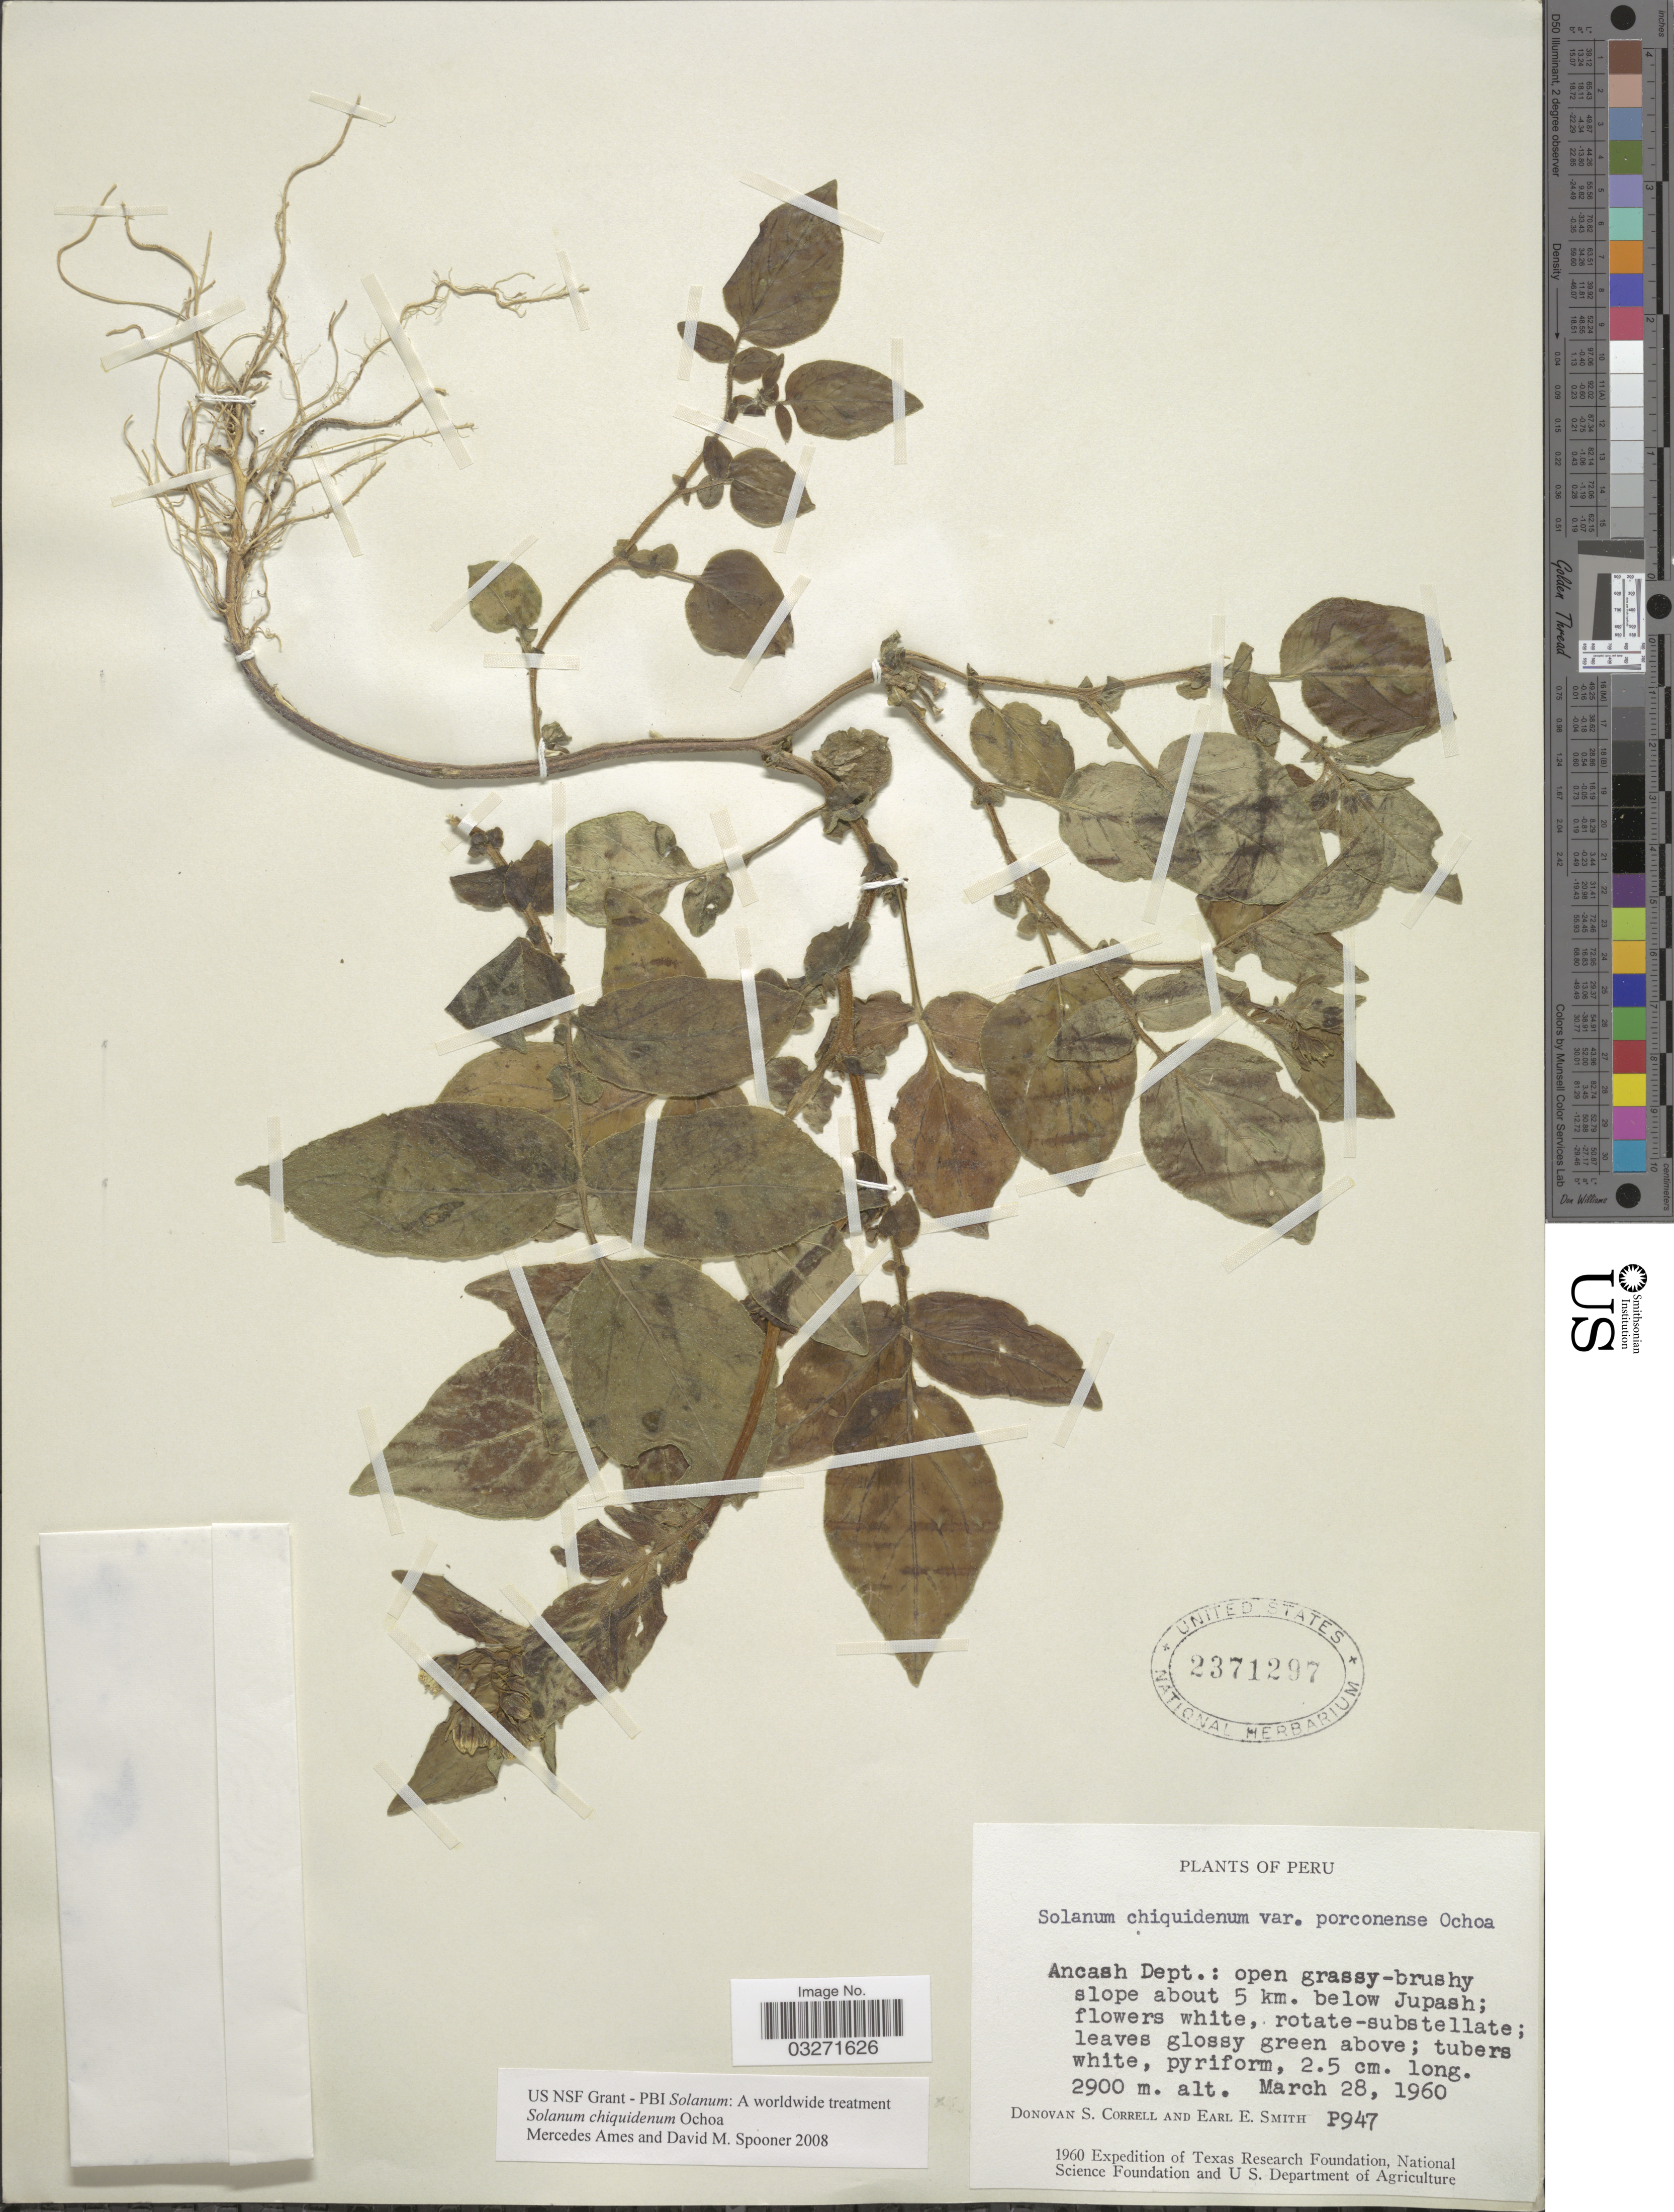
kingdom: Plantae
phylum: Tracheophyta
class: Magnoliopsida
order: Solanales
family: Solanaceae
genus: Solanum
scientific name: Solanum chiquidenum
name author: Ochoa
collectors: D. S. Correll & E. E. Smith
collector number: P947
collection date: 1960-03-28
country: Peru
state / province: Ancash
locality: Ancash Dept.: open grassy-brushy slope about 5 km. below Jupash.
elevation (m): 2900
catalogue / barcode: US 2371297